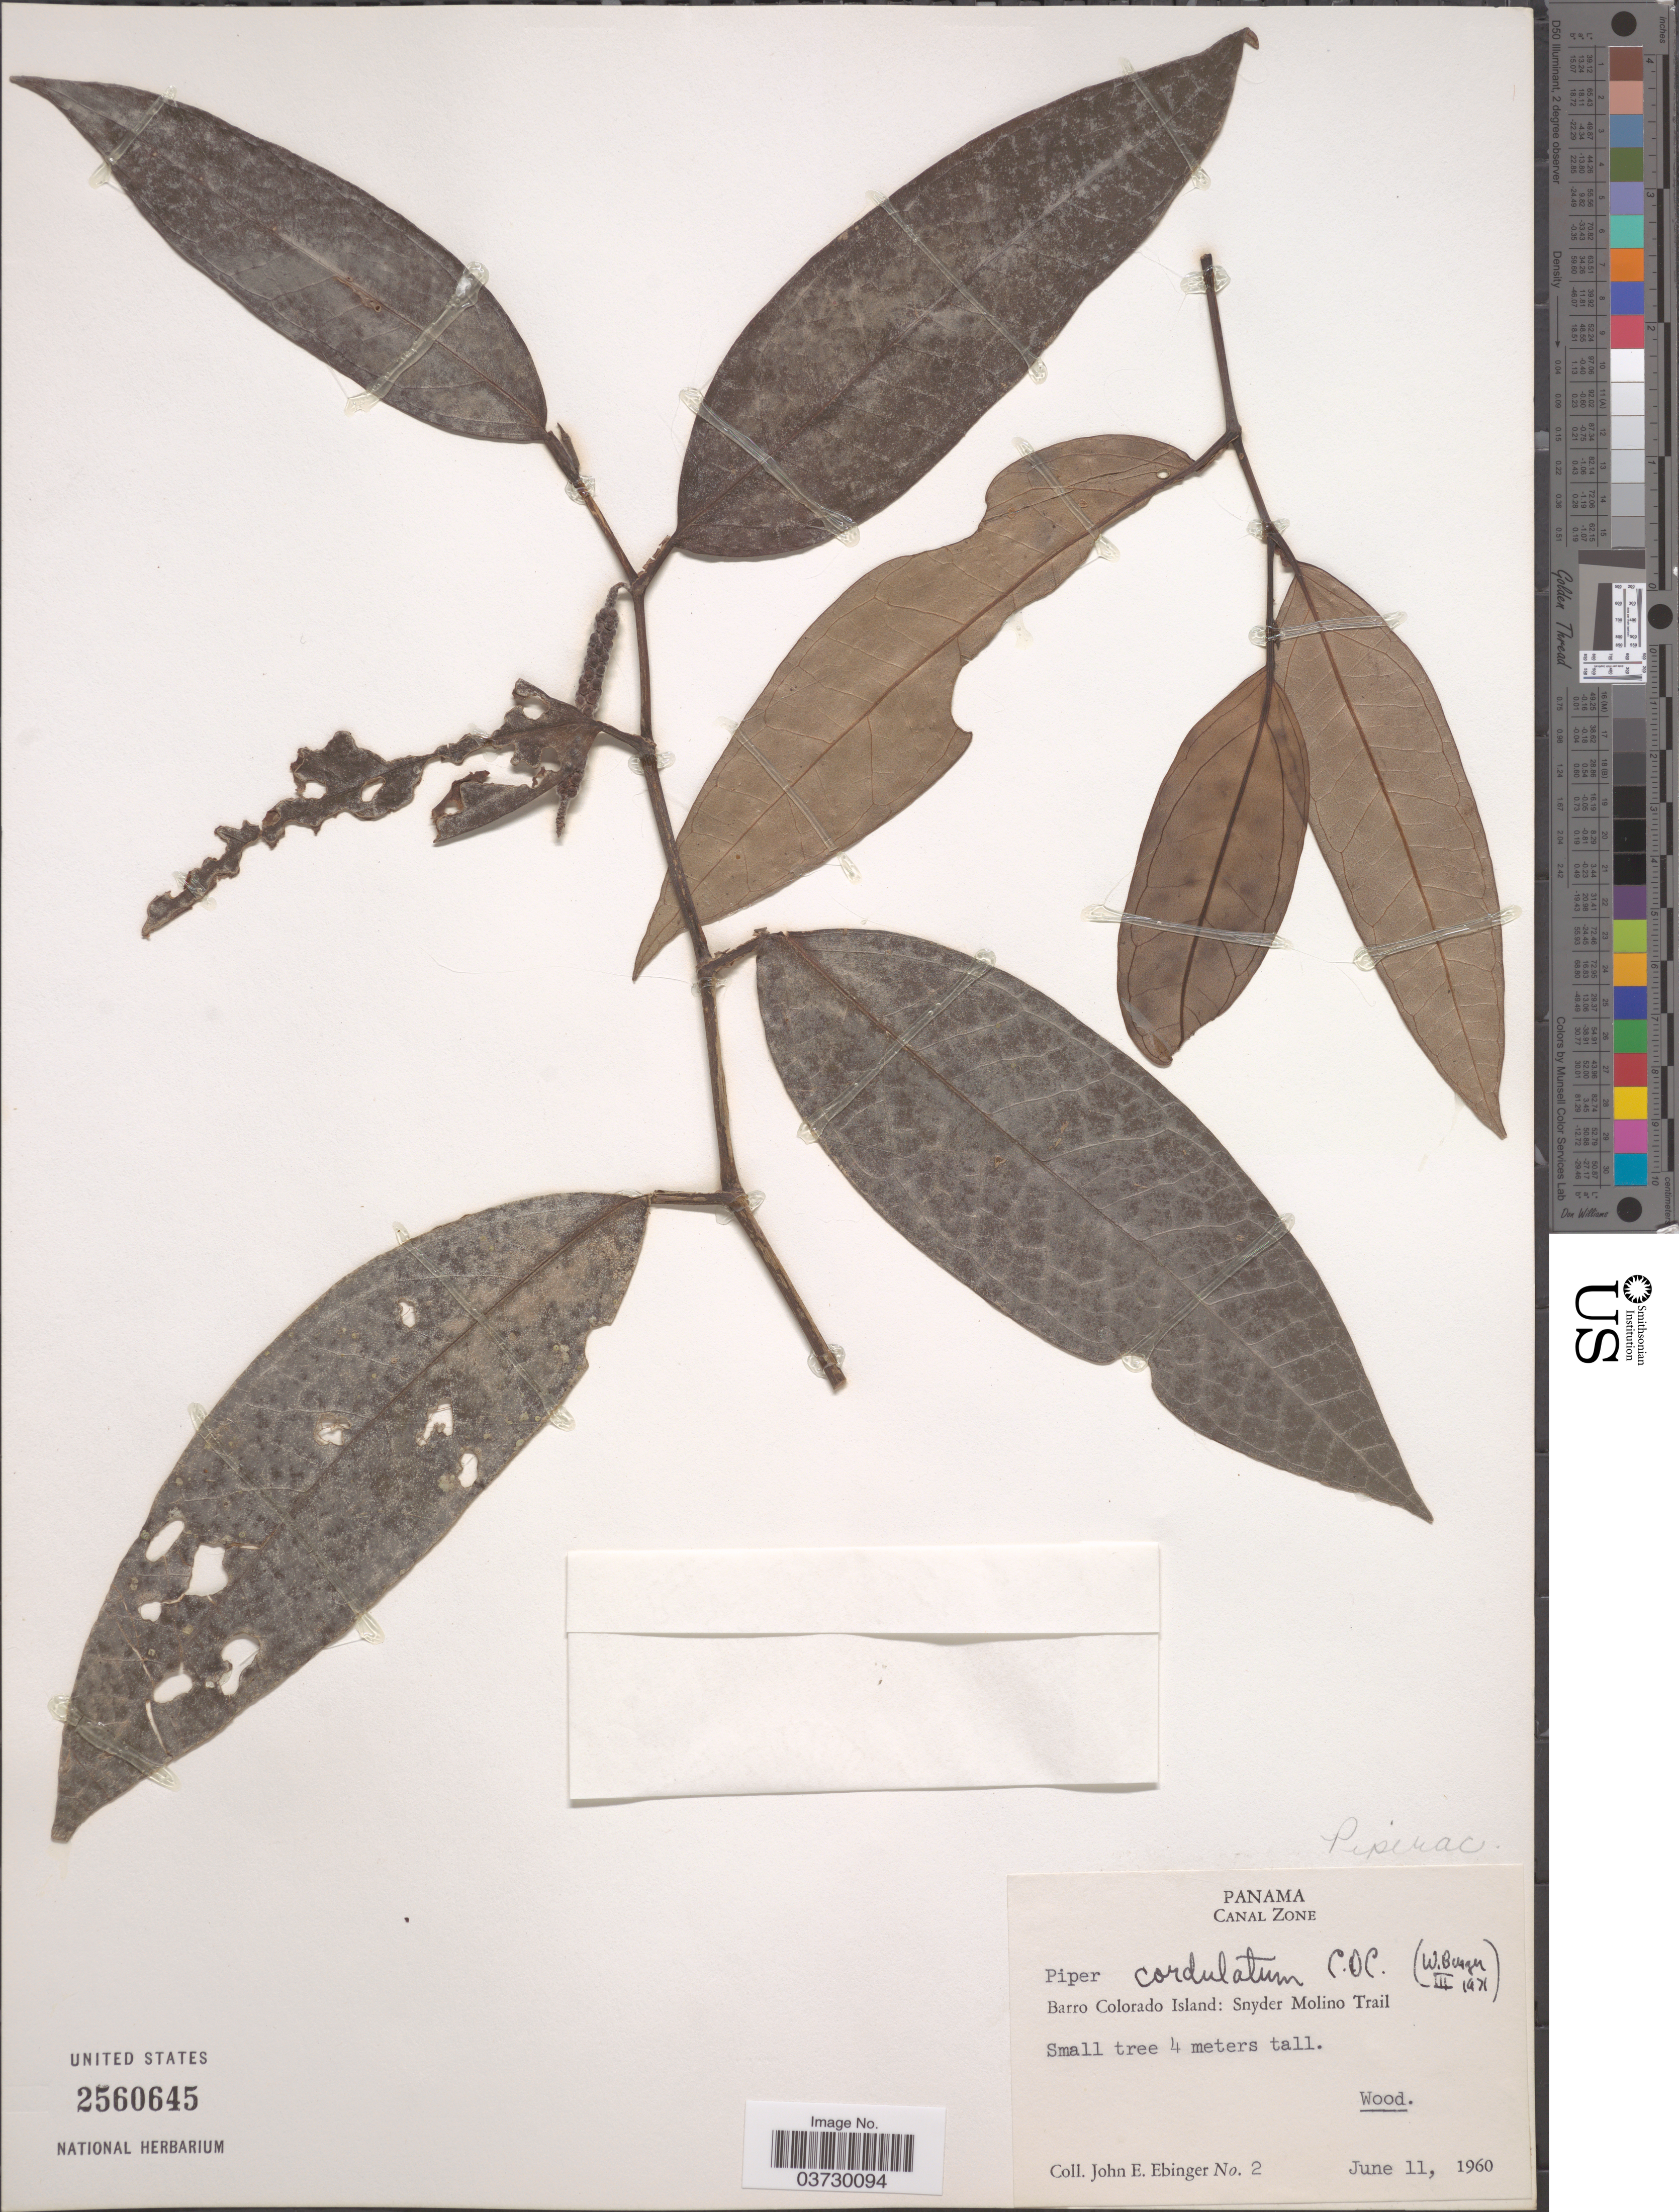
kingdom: Plantae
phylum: Tracheophyta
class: Magnoliopsida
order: Piperales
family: Piperaceae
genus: Piper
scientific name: Piper cordulatum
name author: C. DC.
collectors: J. Ebinger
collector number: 2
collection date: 1960-06-11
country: Panama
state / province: Panamá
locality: Canal Zone. Barro Colorado Island: Snyder Molino Trail.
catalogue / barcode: US 2560645